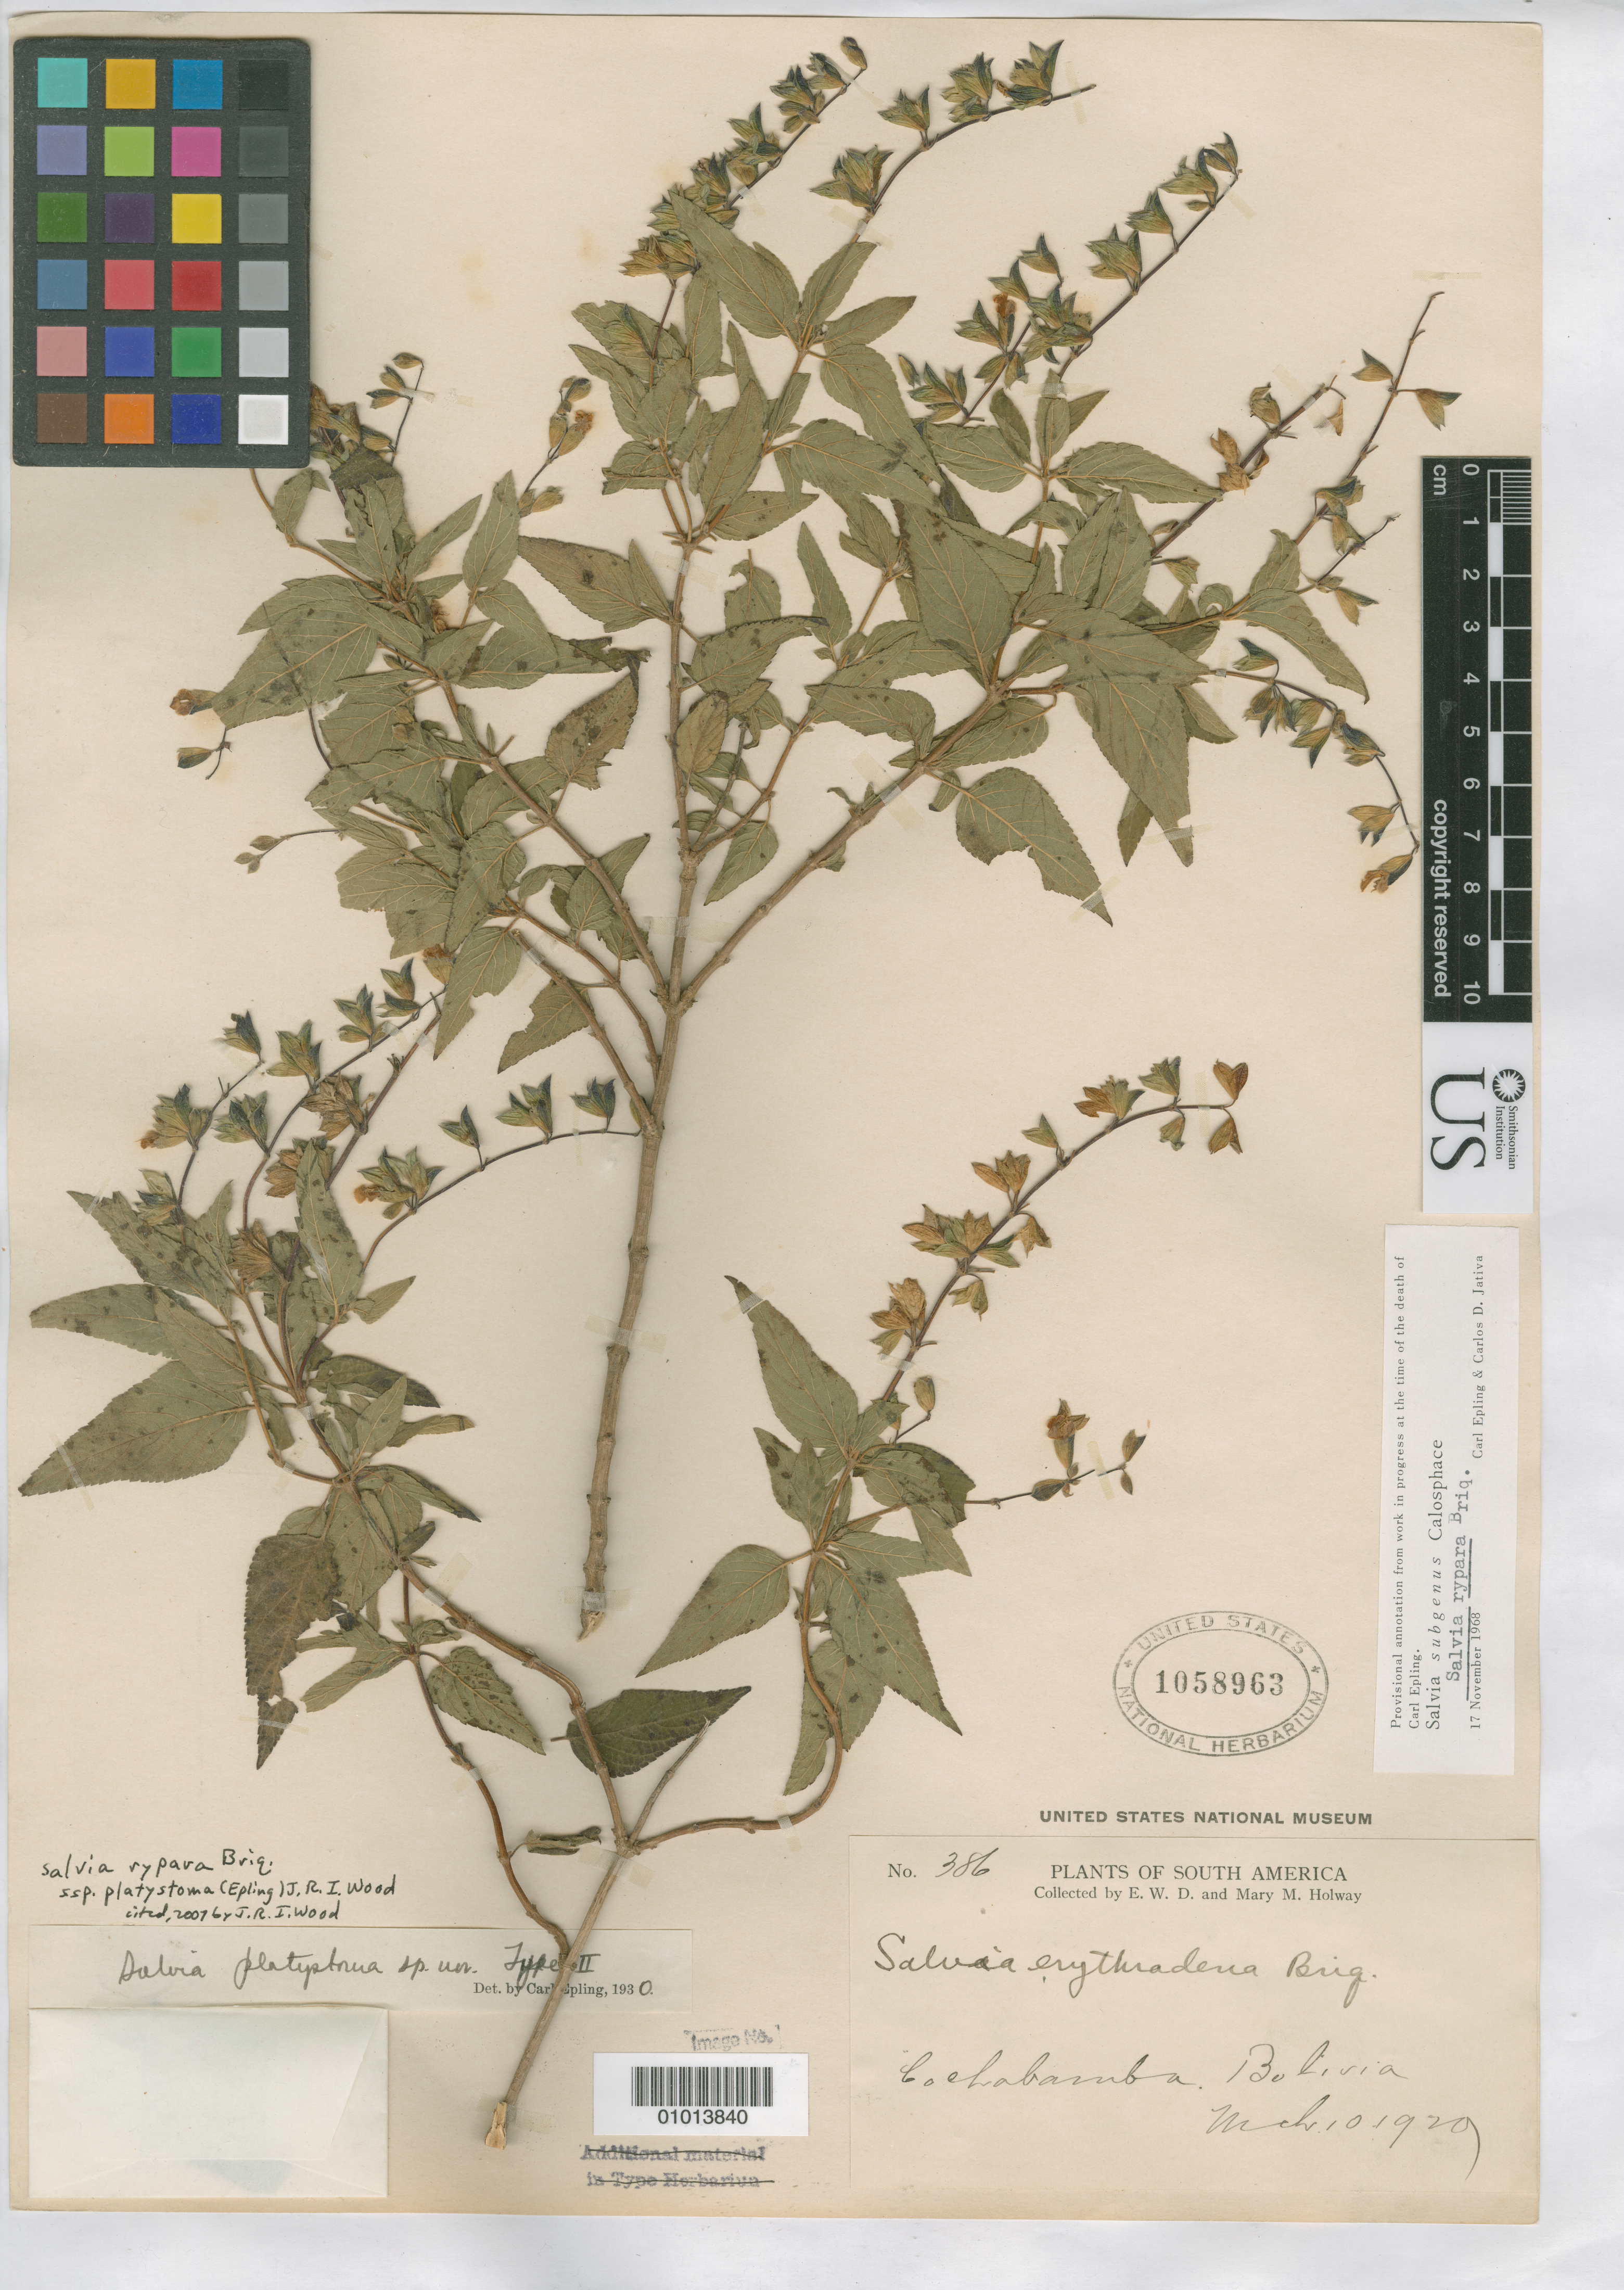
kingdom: Plantae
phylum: Tracheophyta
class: Magnoliopsida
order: Lamiales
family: Lamiaceae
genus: Salvia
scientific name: Salvia platystoma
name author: Epling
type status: Holotype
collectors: E. W. D. Holway & M. M. Holway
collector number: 386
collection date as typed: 10 Mar 1920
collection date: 1920-03-10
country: Bolivia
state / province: Cochabamba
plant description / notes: Annotated by Epling as "Type II".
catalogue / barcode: US 1058963